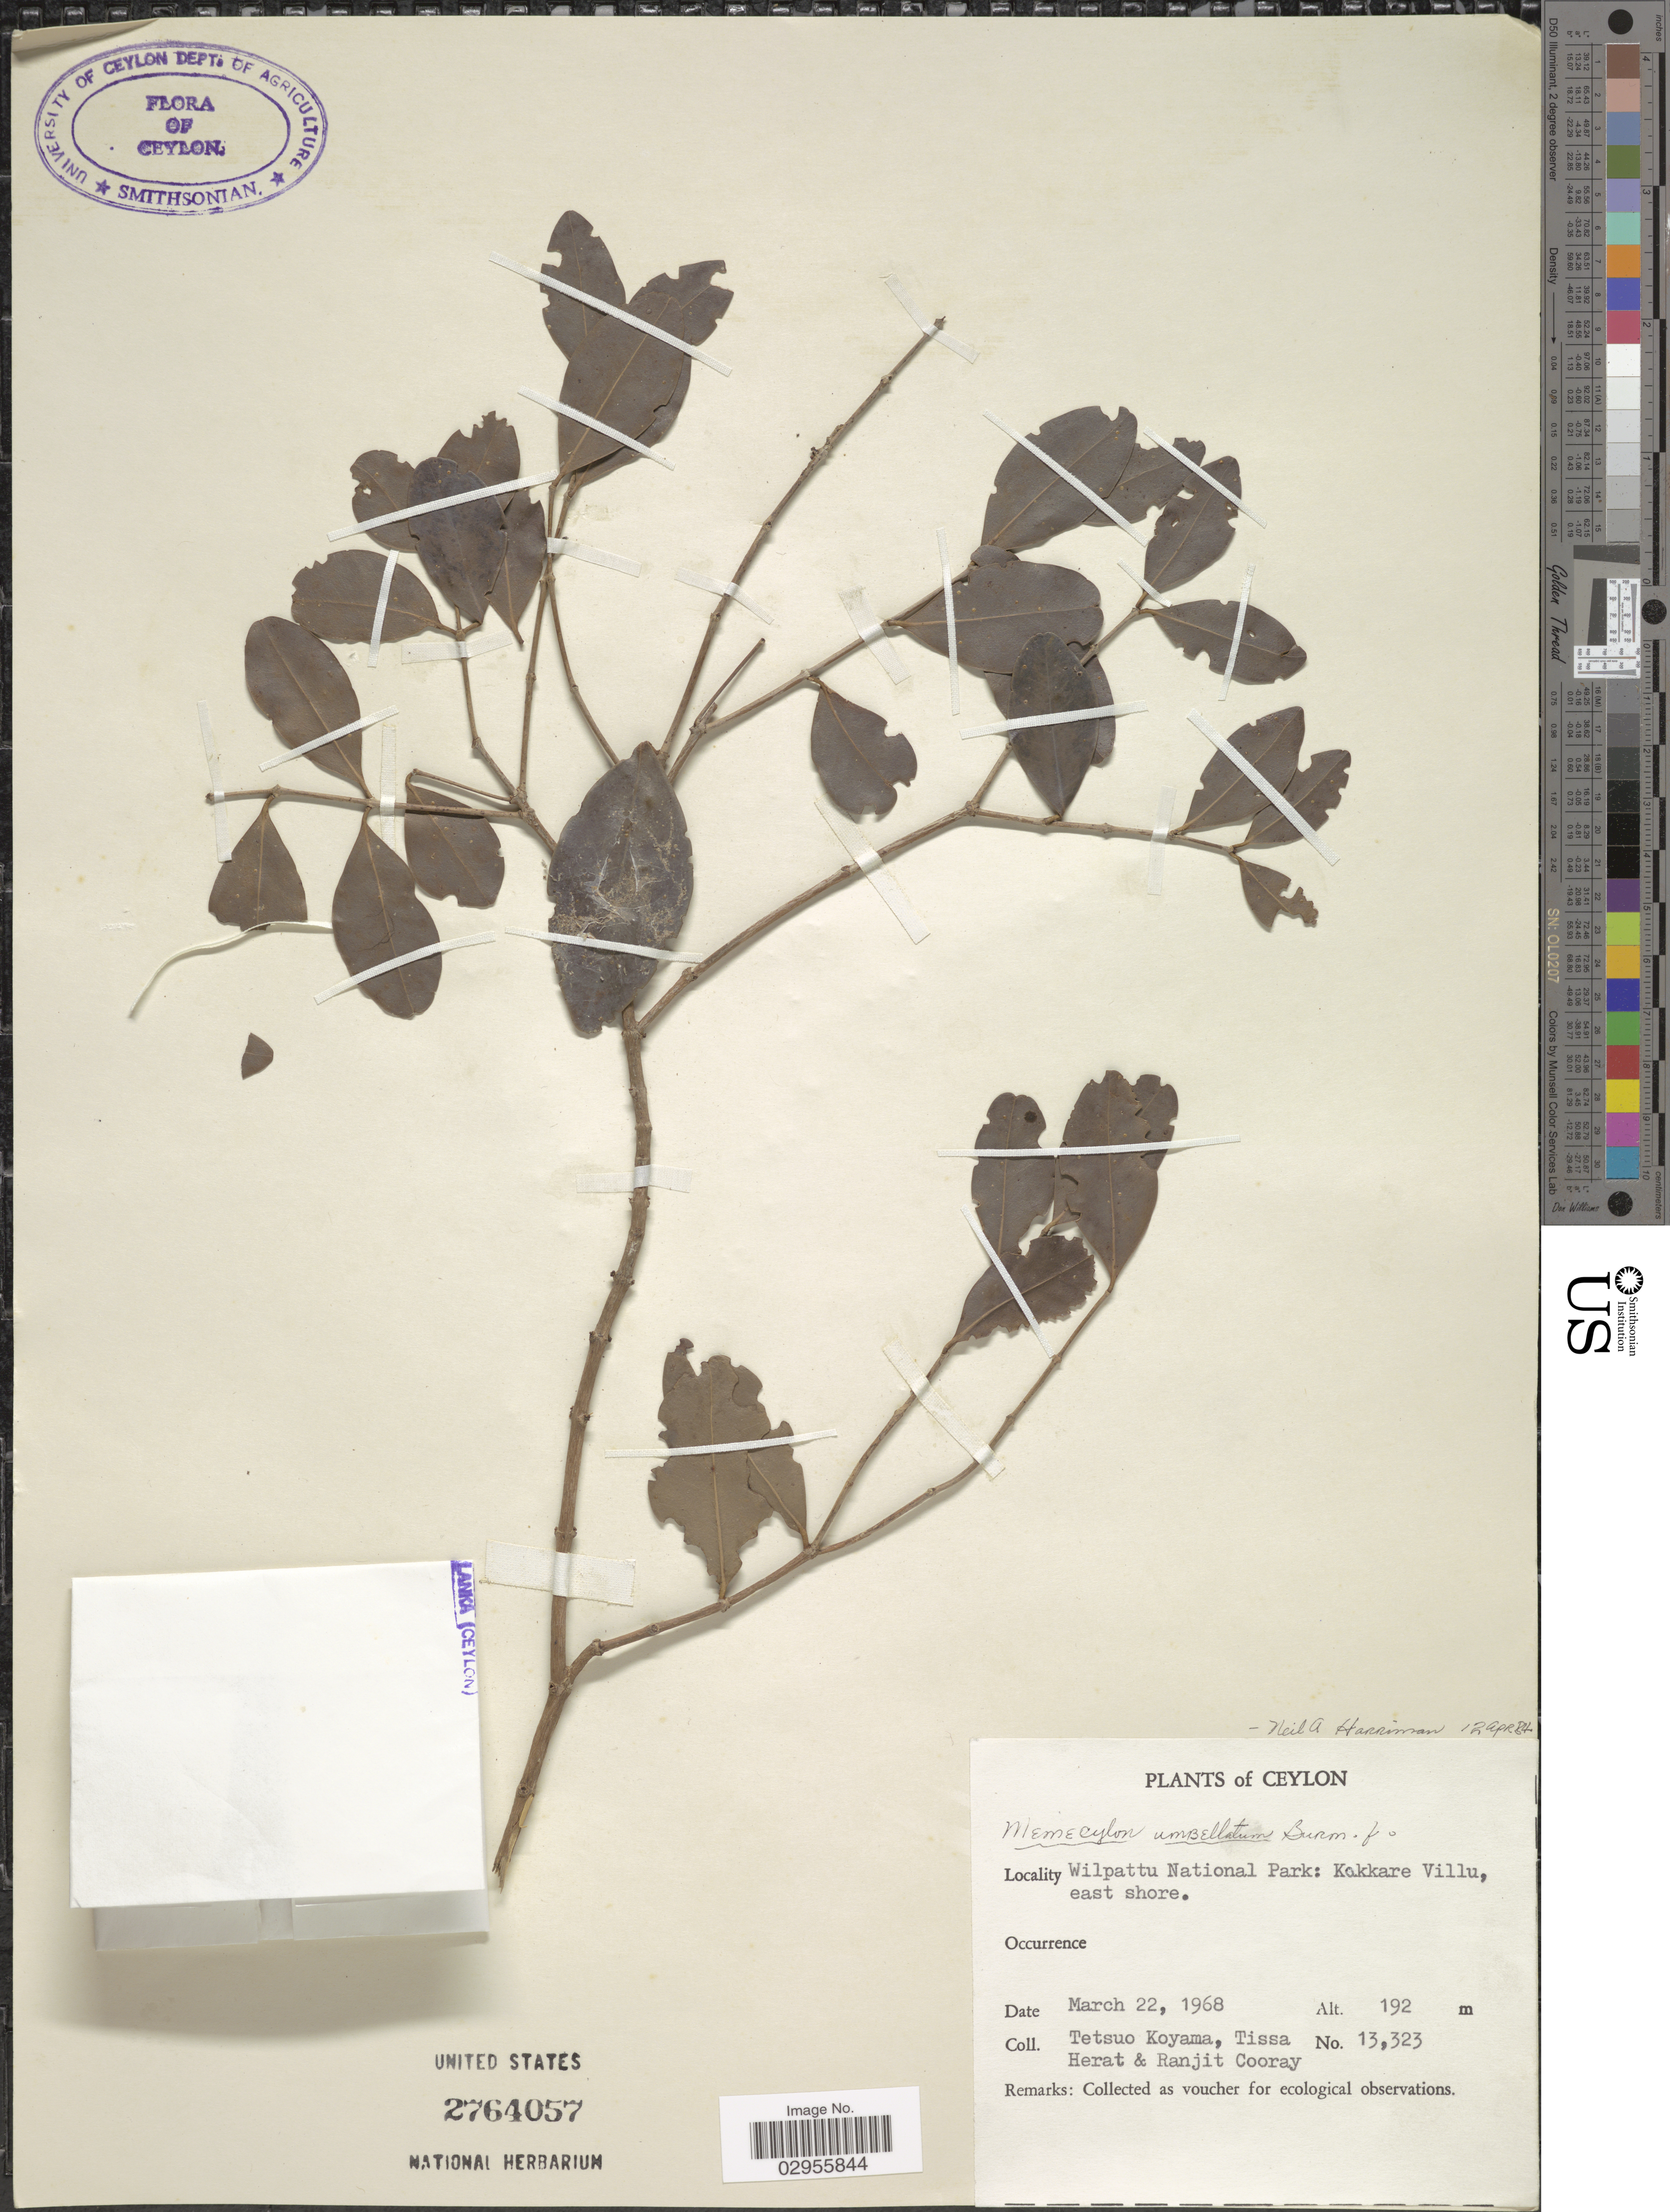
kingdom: Plantae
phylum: Tracheophyta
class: Magnoliopsida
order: Myrtales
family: Melastomataceae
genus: Memecylon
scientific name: Memecylon umbellatum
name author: Burm. f.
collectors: T. Koyama, T. Herat & R. Cooray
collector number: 13323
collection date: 1968-03-22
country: Sri Lanka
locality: Ceylon, Wilpattu National Park: Kakkare Villu, east shore.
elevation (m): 192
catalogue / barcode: US 2764057